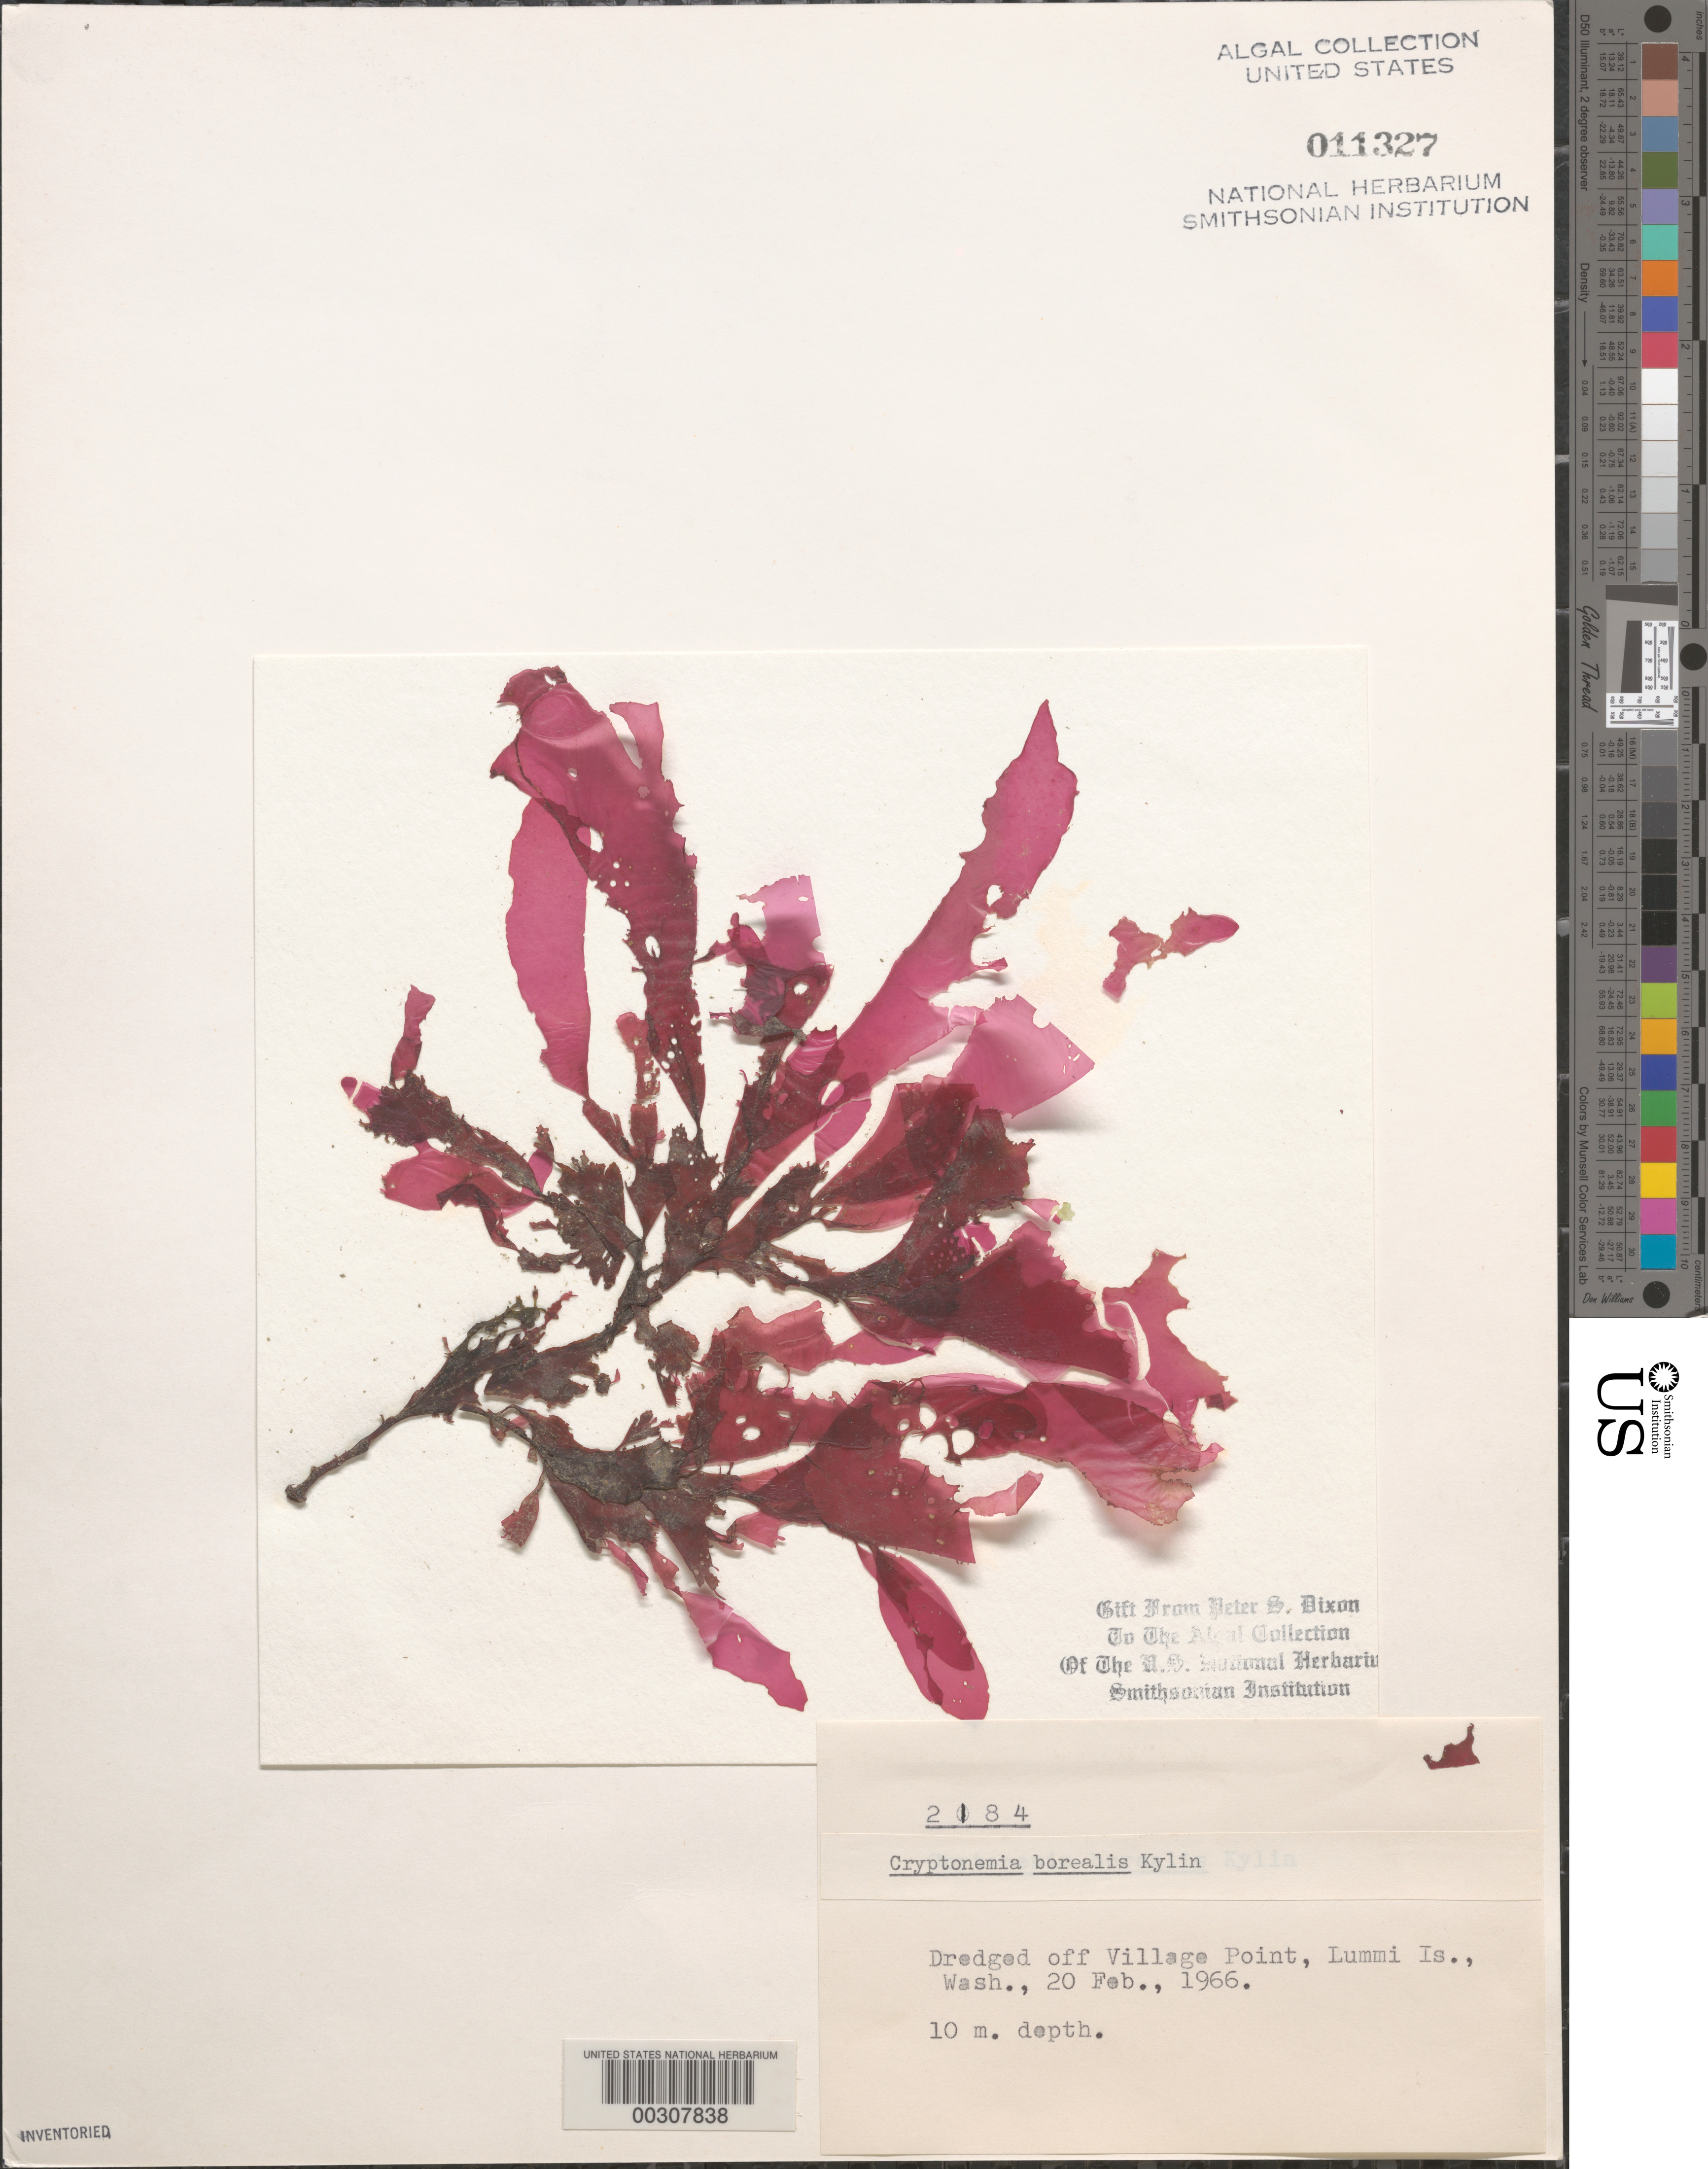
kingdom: Plantae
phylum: Rhodophyta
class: Florideophyceae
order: Halymeniales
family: Halymeniaceae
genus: Cryptonemia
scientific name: Cryptonemia borealis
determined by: Dixon, P. S.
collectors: P. S. Dixon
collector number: PSD 2184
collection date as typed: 20 Feb 1966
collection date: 1966-02-20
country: United States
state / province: Washington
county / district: Whatcom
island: Lummi Island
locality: Off Village Point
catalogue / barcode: US 11327